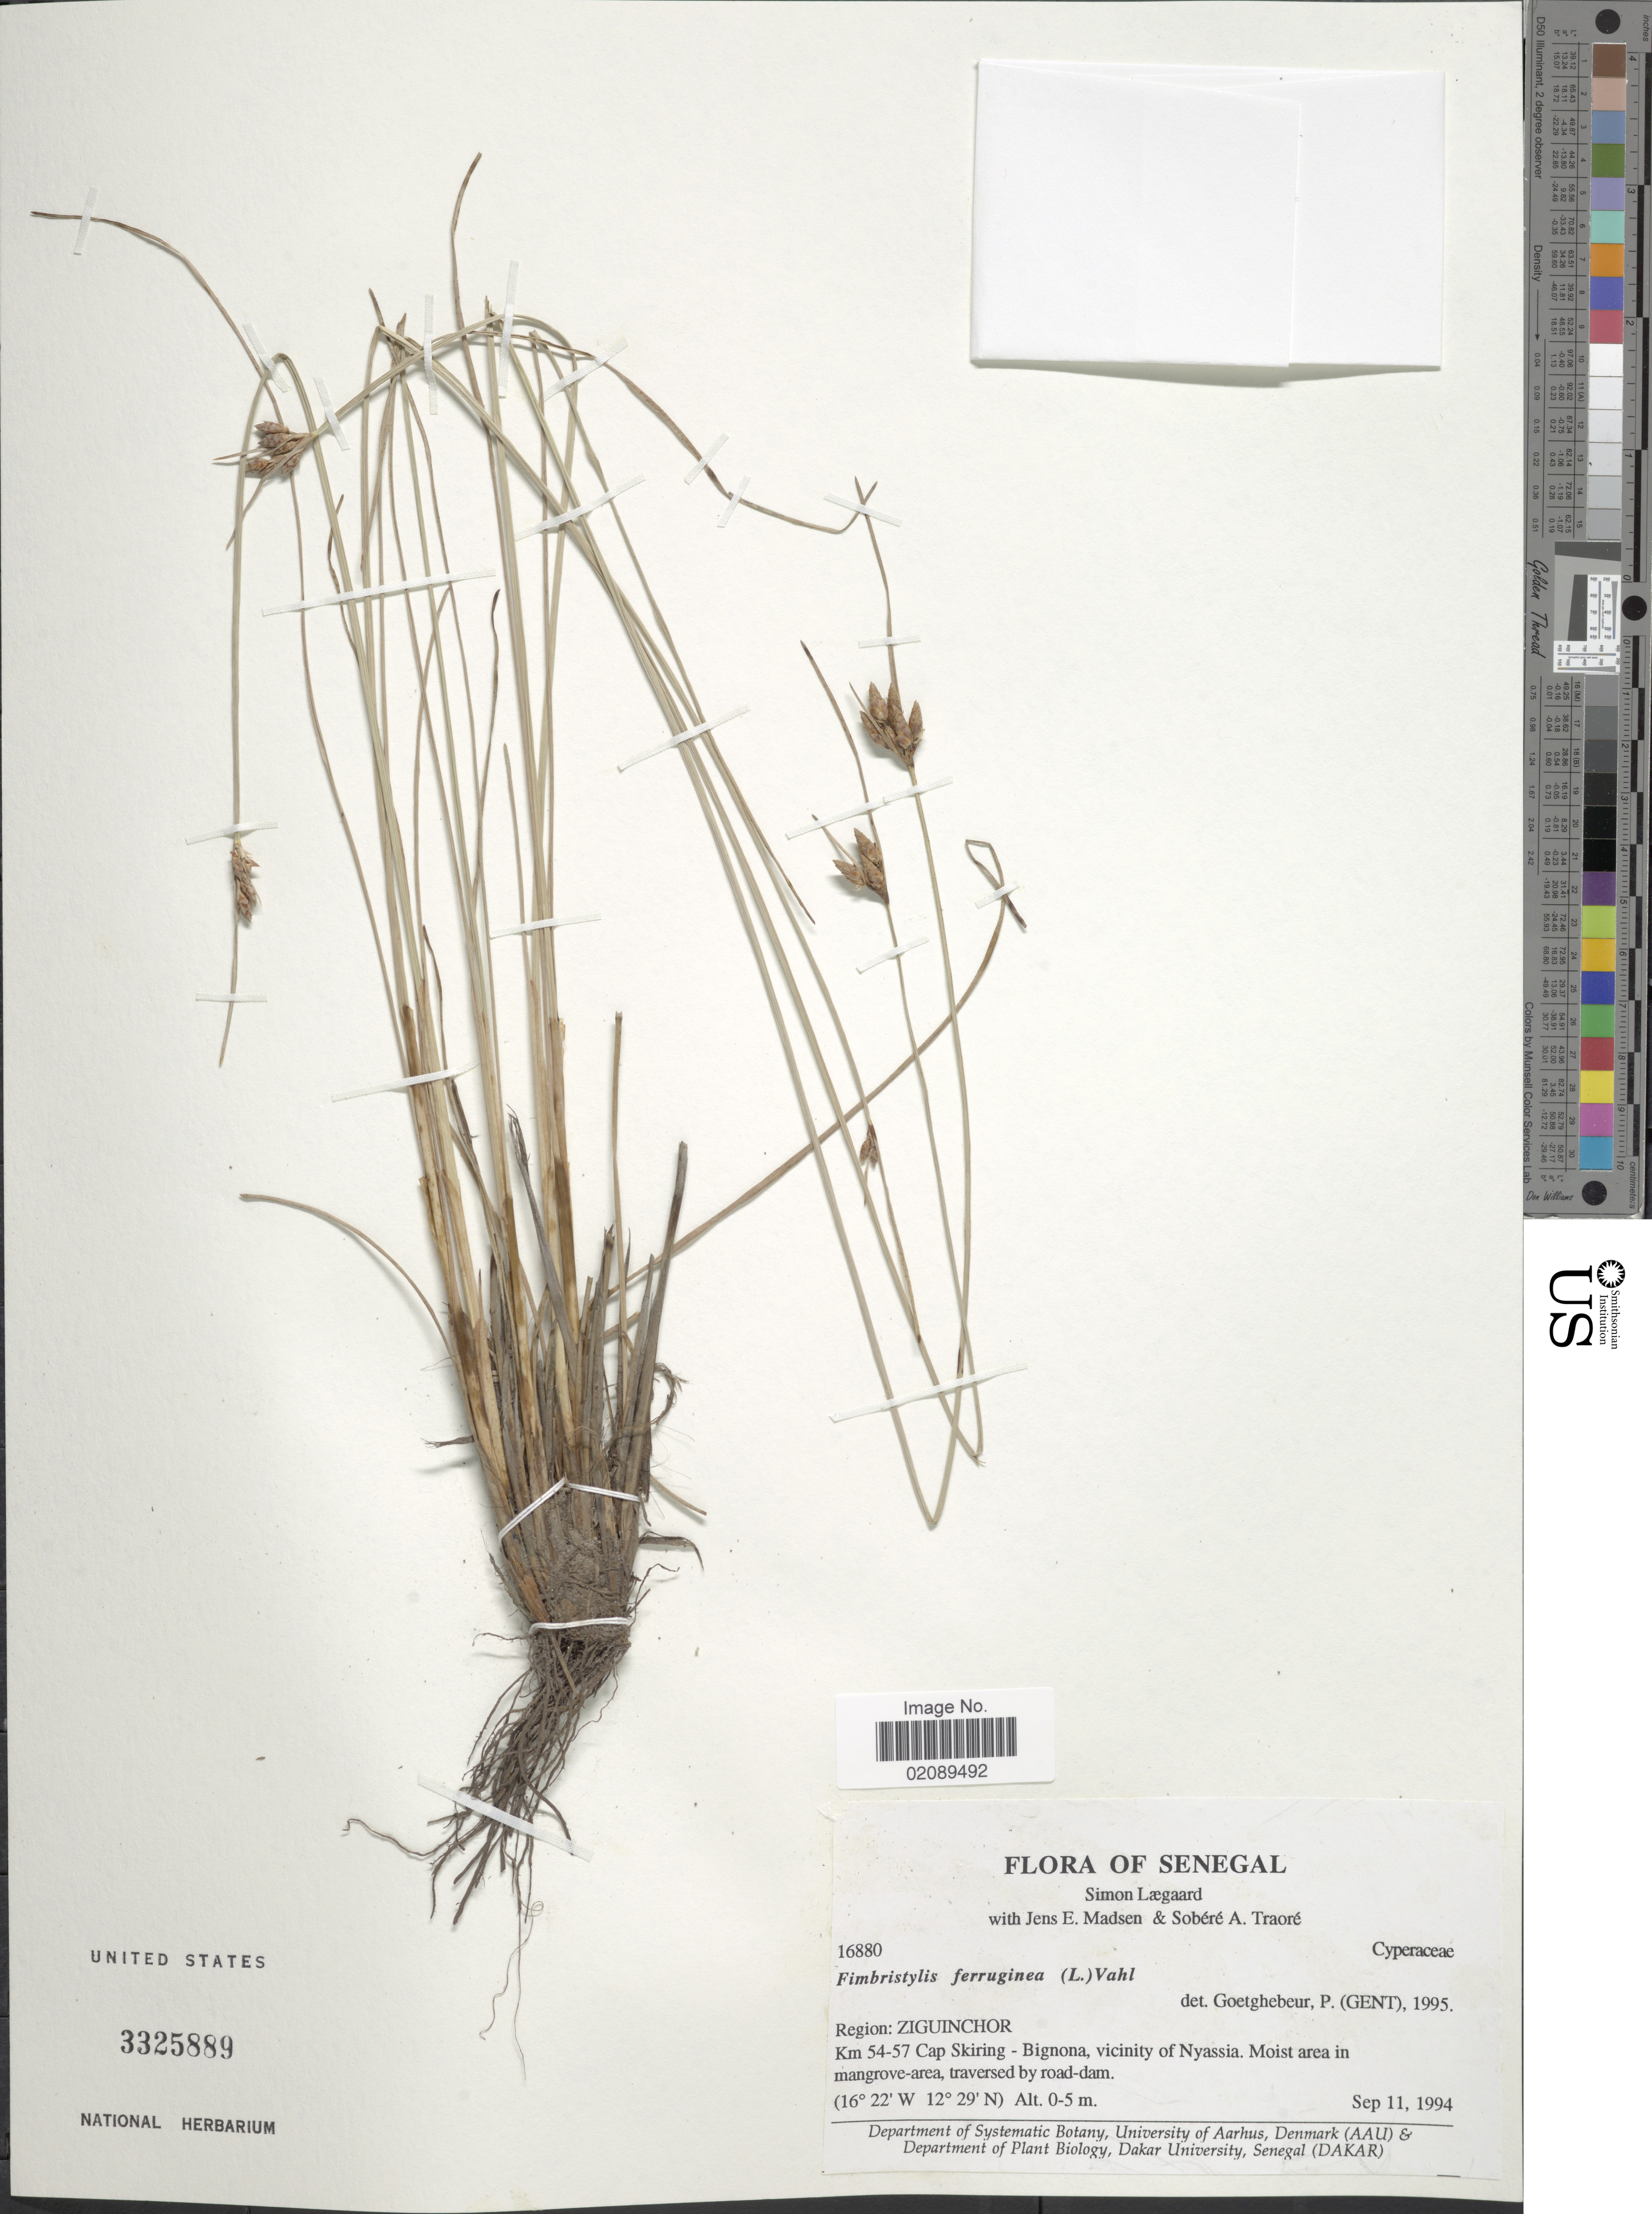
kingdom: Plantae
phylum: Tracheophyta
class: Liliopsida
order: Poales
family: Cyperaceae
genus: Fimbristylis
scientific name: Fimbristylis ferruginea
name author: (L.) Vahl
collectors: S. Lægaard, J. E. Madsen & S. Traore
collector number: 16880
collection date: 1994-09-11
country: Senegal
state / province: Ziguinchor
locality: Km 54-57 Cap Skiring- Bignona, vicinity of Nyassia, moist area in mangrove-area, traversed by road-dam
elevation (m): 0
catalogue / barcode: US 3325889